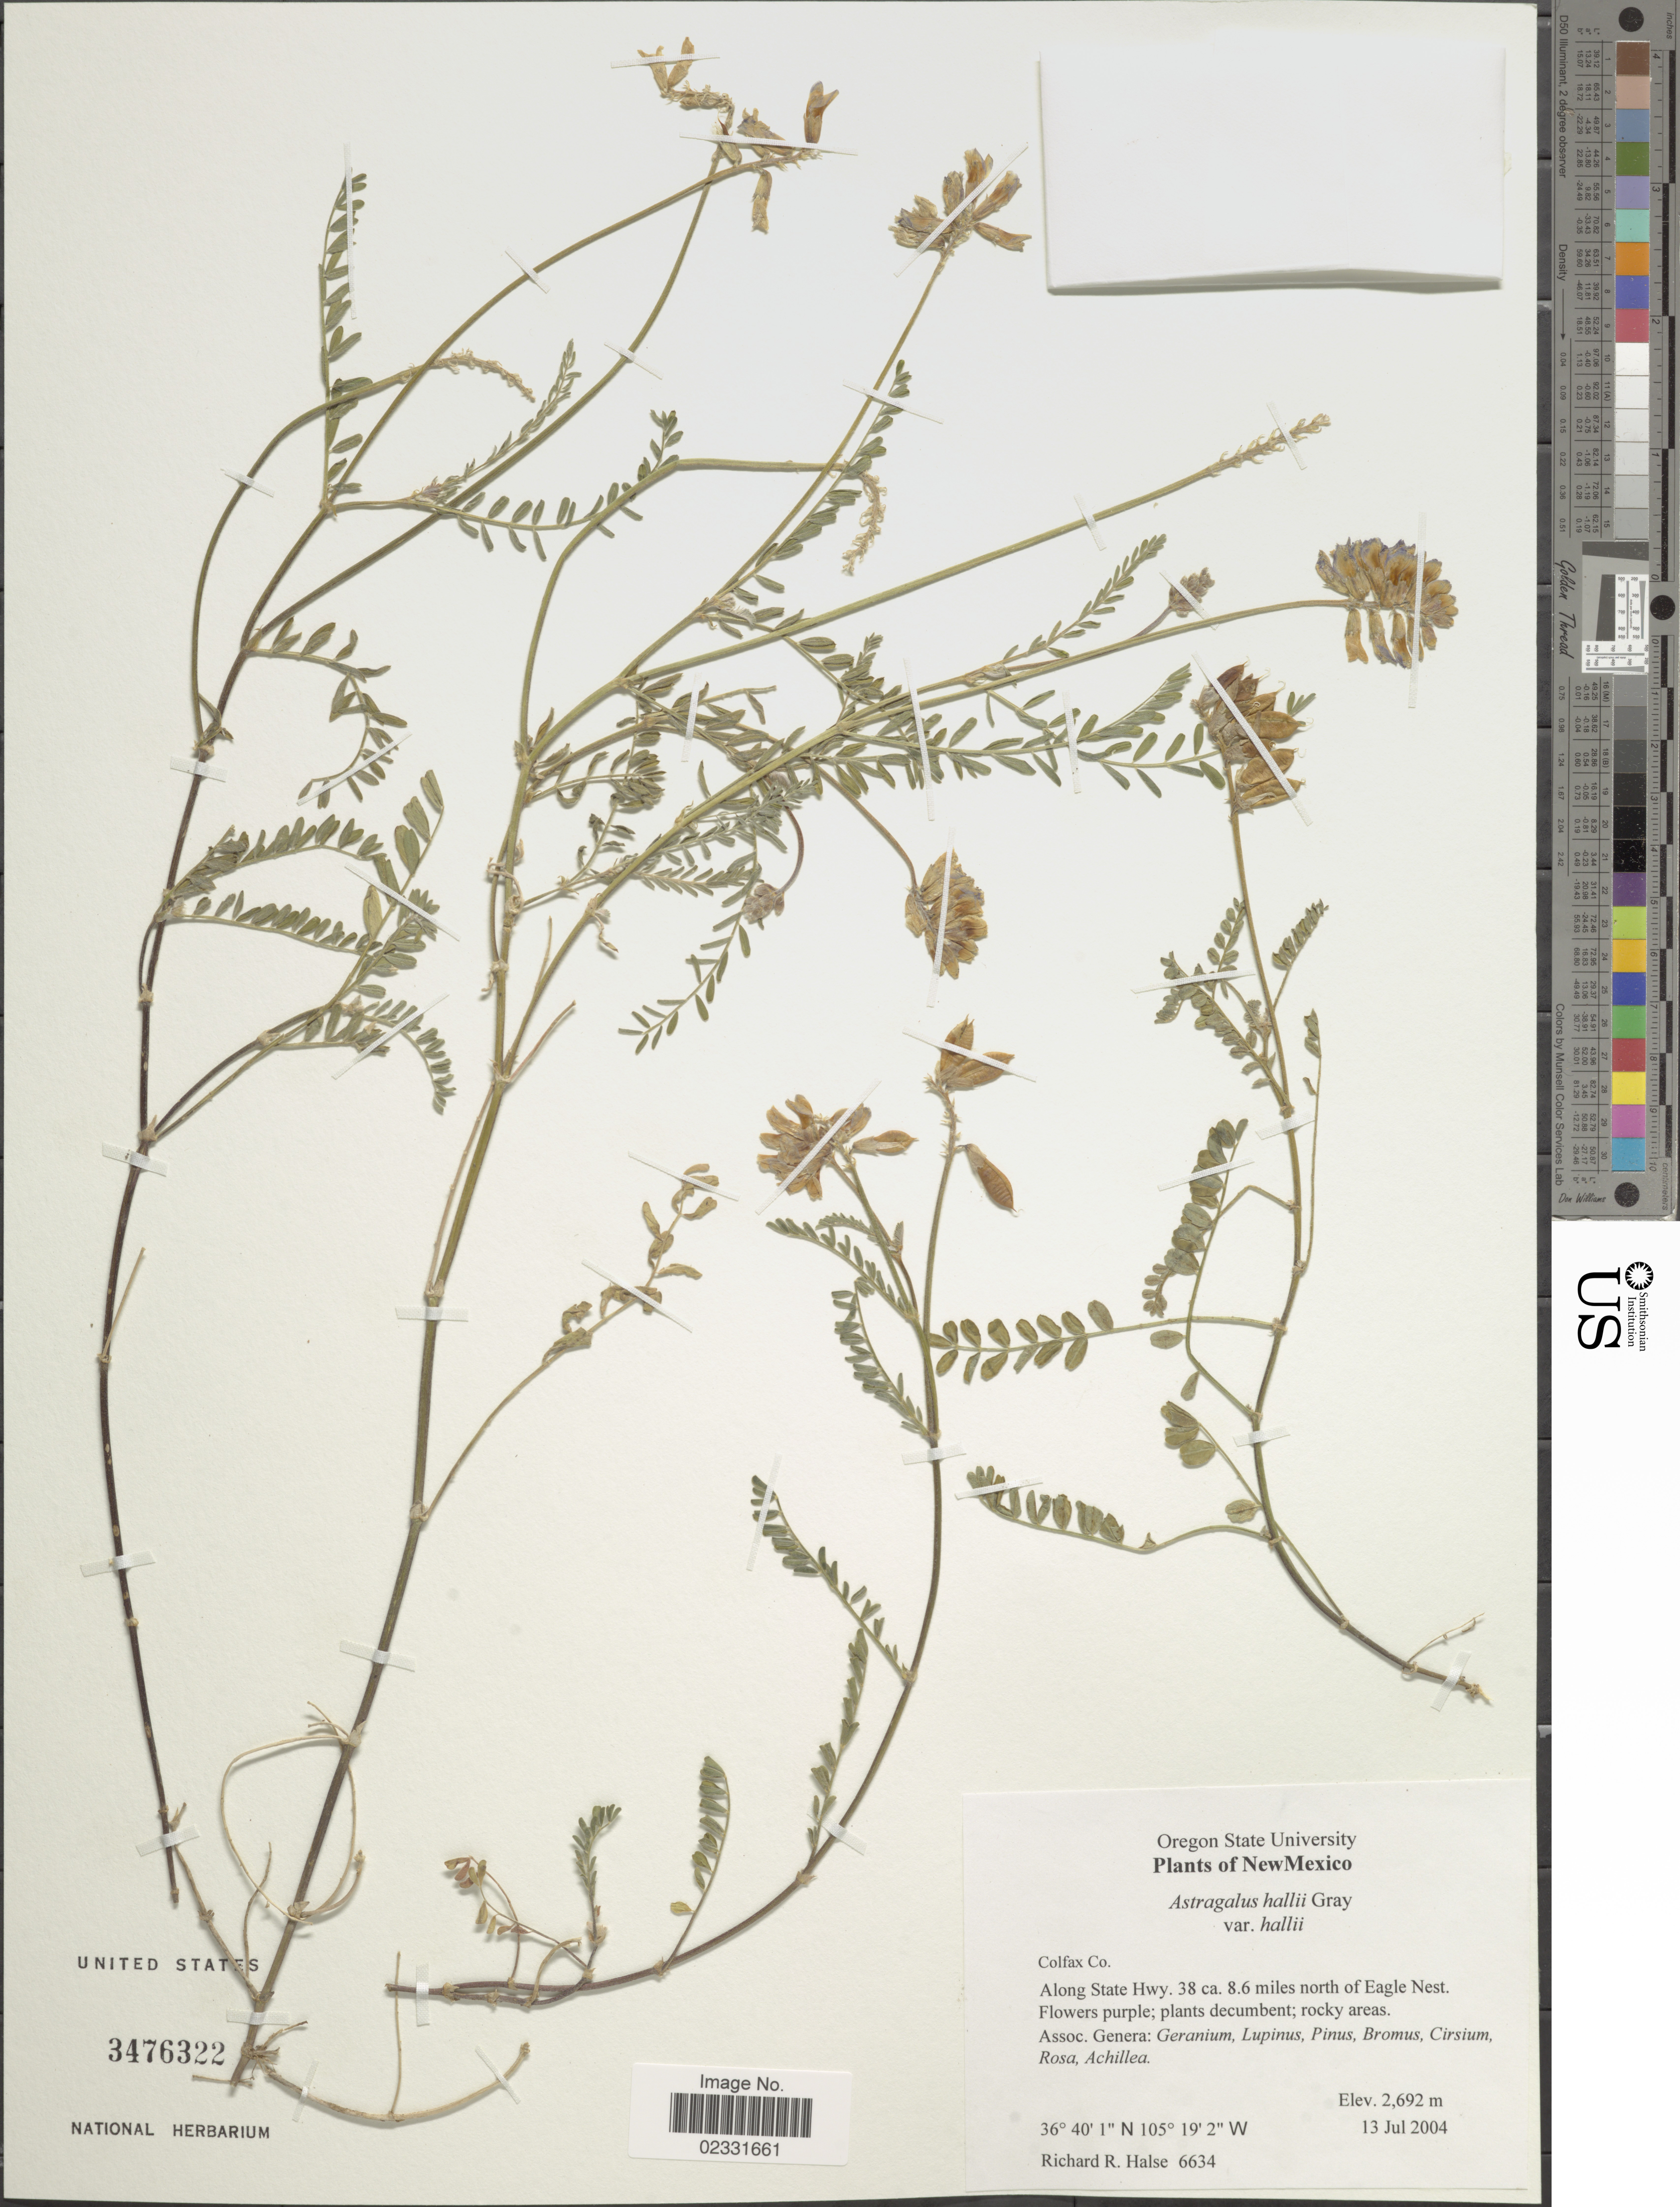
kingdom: Plantae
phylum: Tracheophyta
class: Magnoliopsida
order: Fabales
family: Fabaceae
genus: Astragalus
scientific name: Astragalus hallii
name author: A. Gray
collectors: R. Halse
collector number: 6634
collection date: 2004-07-13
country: United States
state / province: New Mexico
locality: New Mexico, Along State Hwy 38, 8.6 miles north of Eagle Nest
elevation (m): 2692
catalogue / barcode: US 3476322